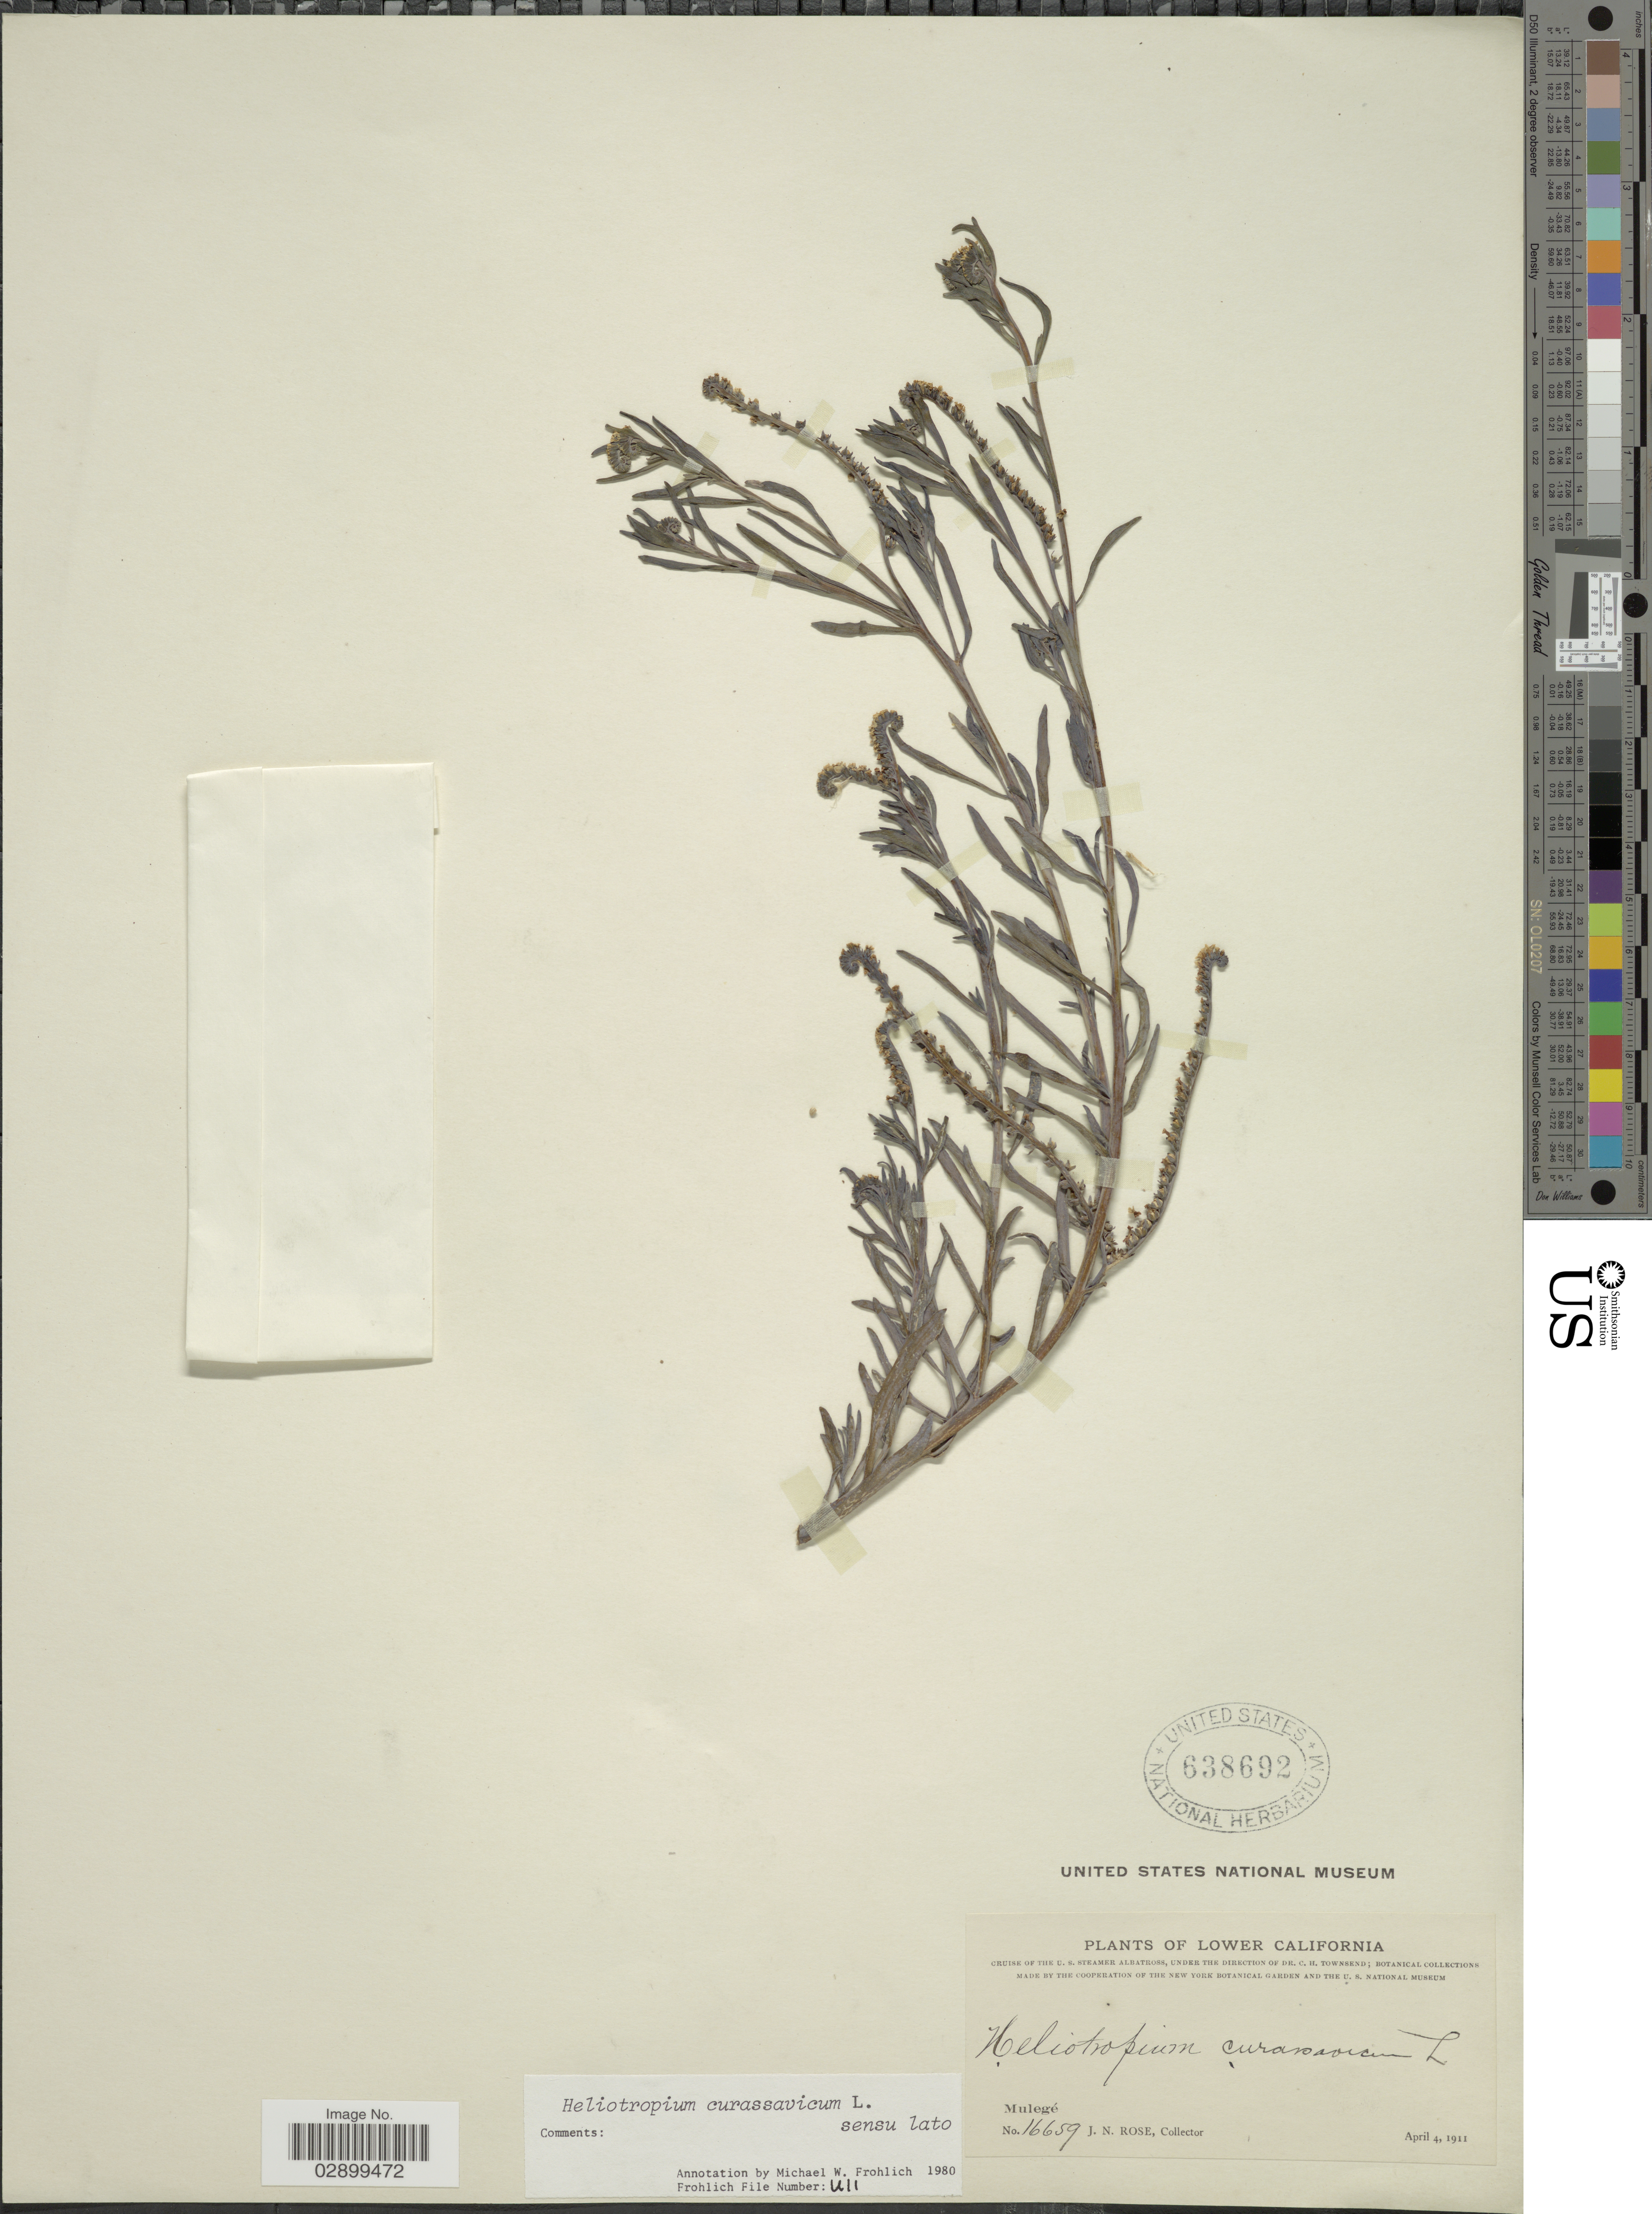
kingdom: Plantae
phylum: Tracheophyta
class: Magnoliopsida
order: Boraginales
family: Heliotropiaceae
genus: Heliotropium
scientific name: Heliotropium curassavicum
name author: L.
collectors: J. N. Rose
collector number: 16659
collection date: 1911-04-04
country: Mexico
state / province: Baja California Sur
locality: Lower California. Mulegé.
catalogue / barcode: US 638692